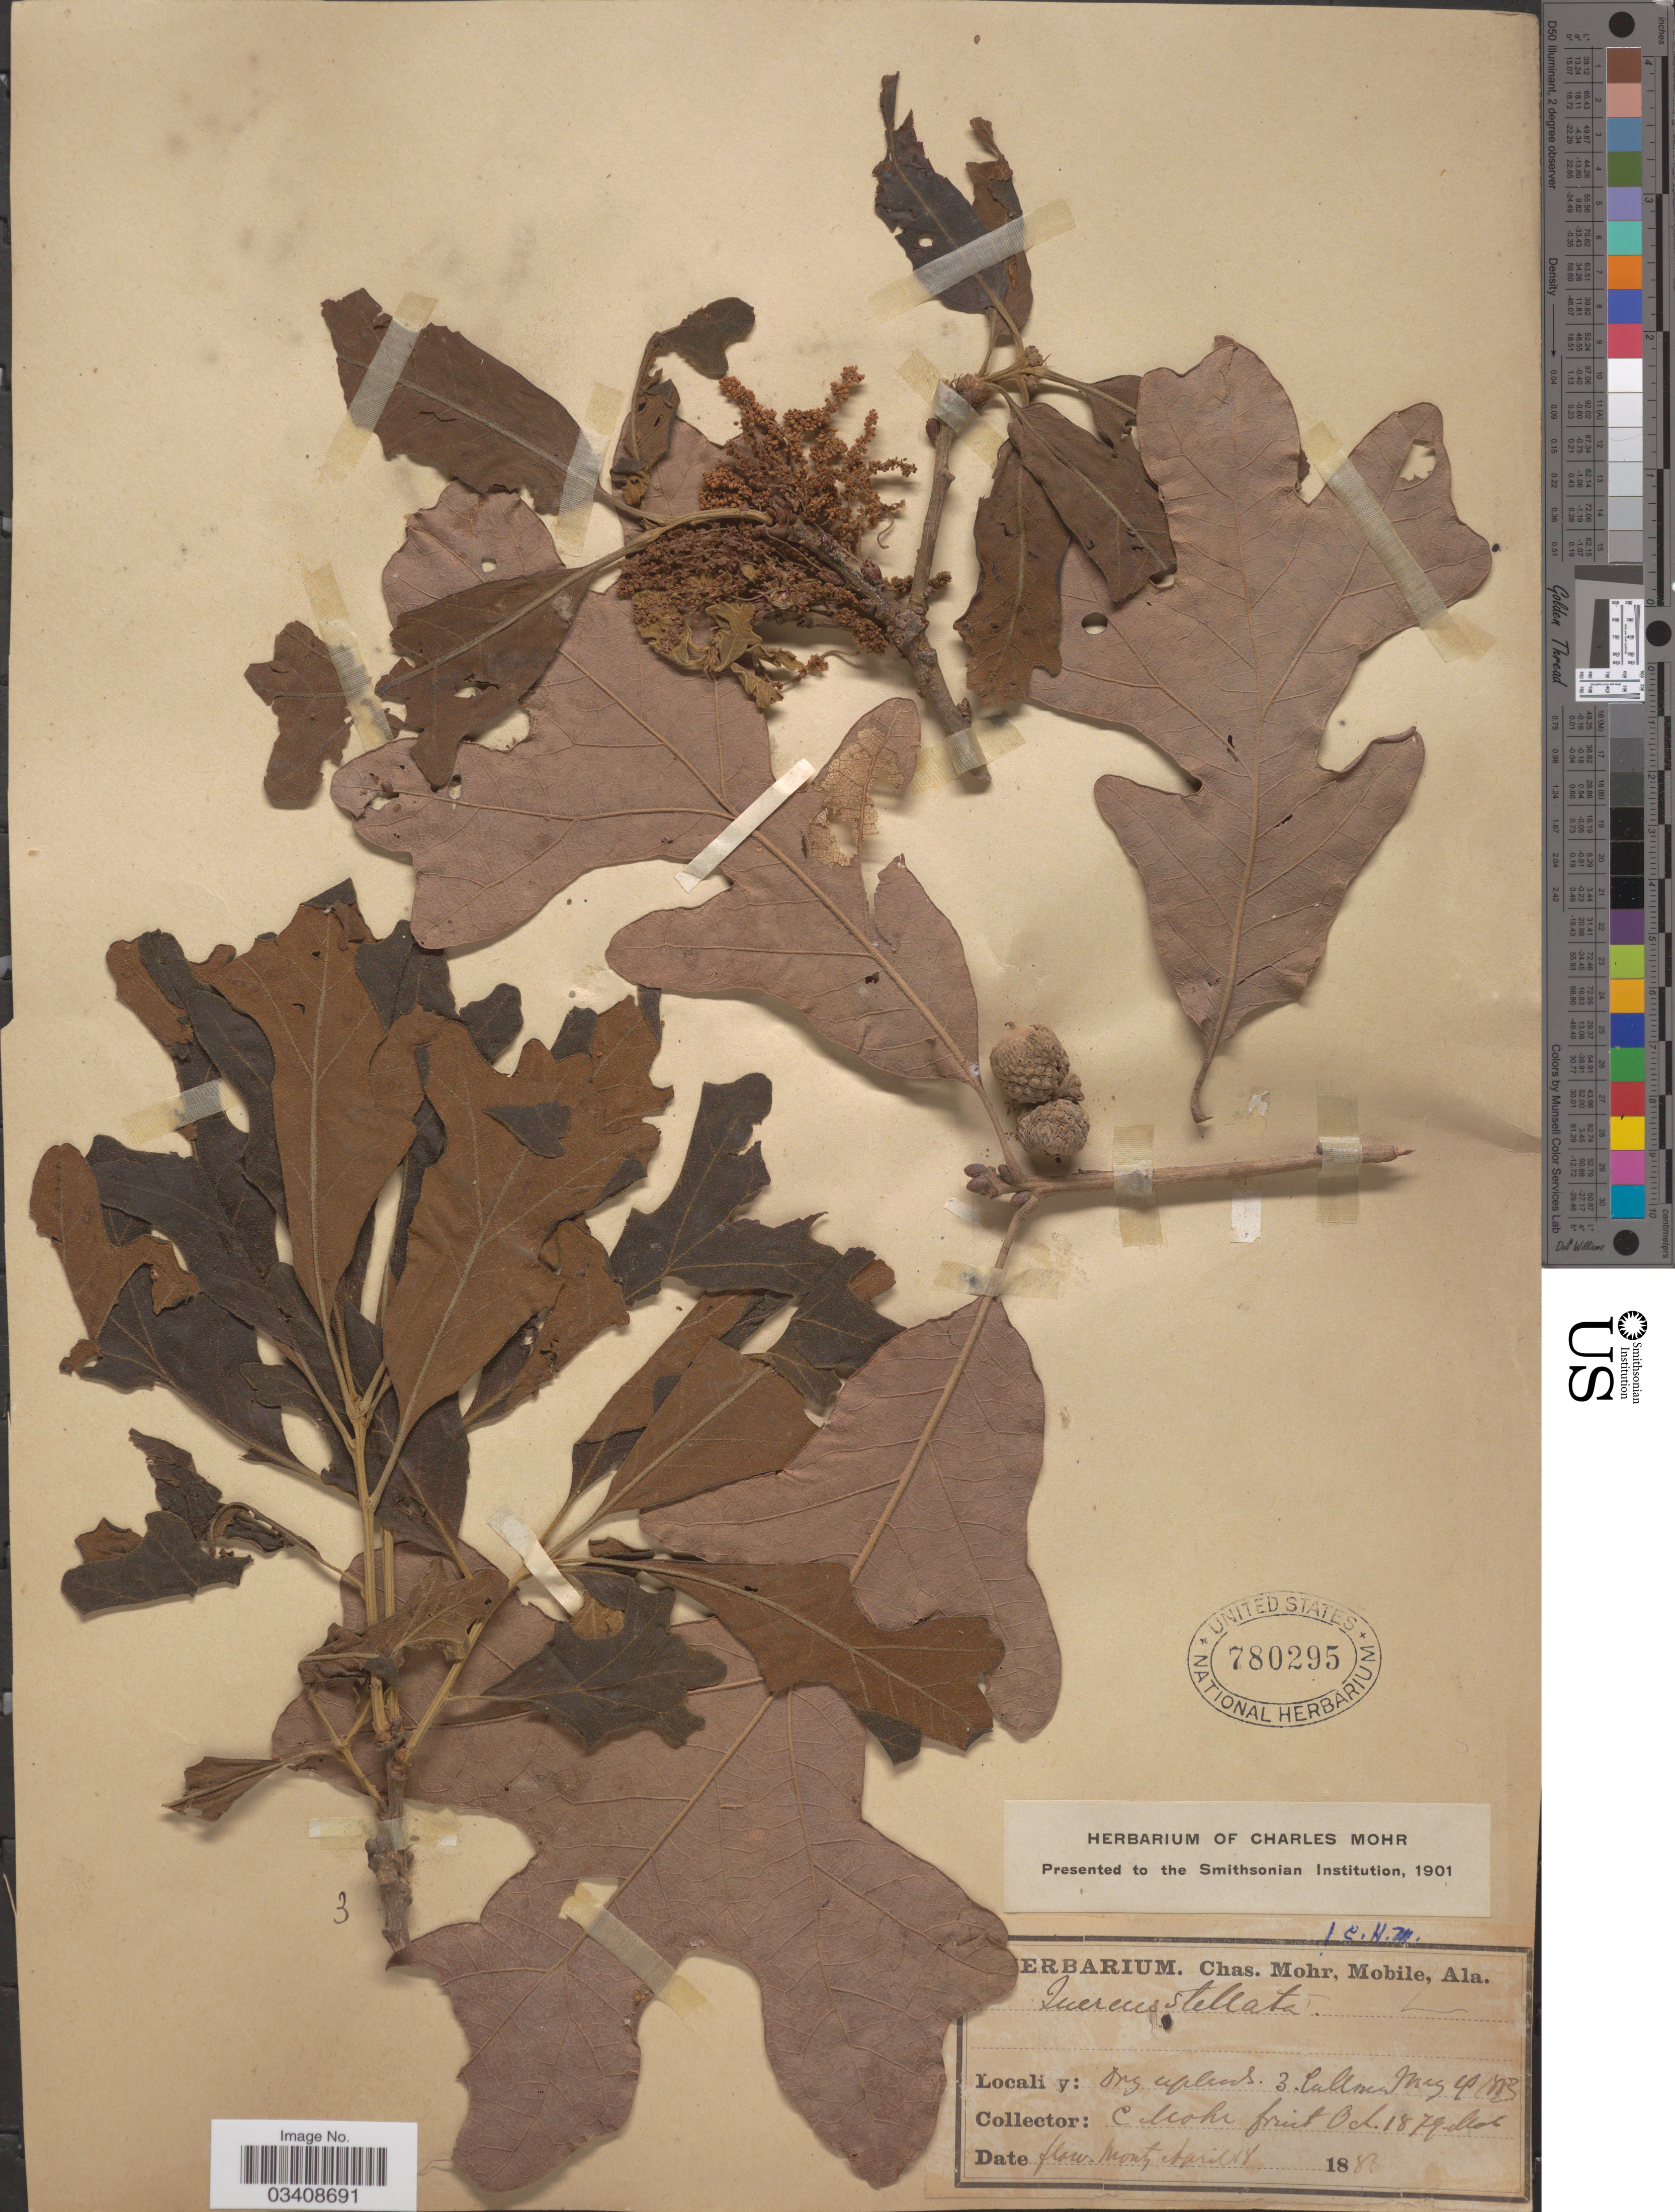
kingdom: Plantae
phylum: Tracheophyta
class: Magnoliopsida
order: Fagales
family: Fagaceae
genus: Quercus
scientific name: Quercus stellata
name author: Wangenh.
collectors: Mohr, C. T. (herbarium)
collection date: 1883-05-19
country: United States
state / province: Alabama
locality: Cullman.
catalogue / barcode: US 780295